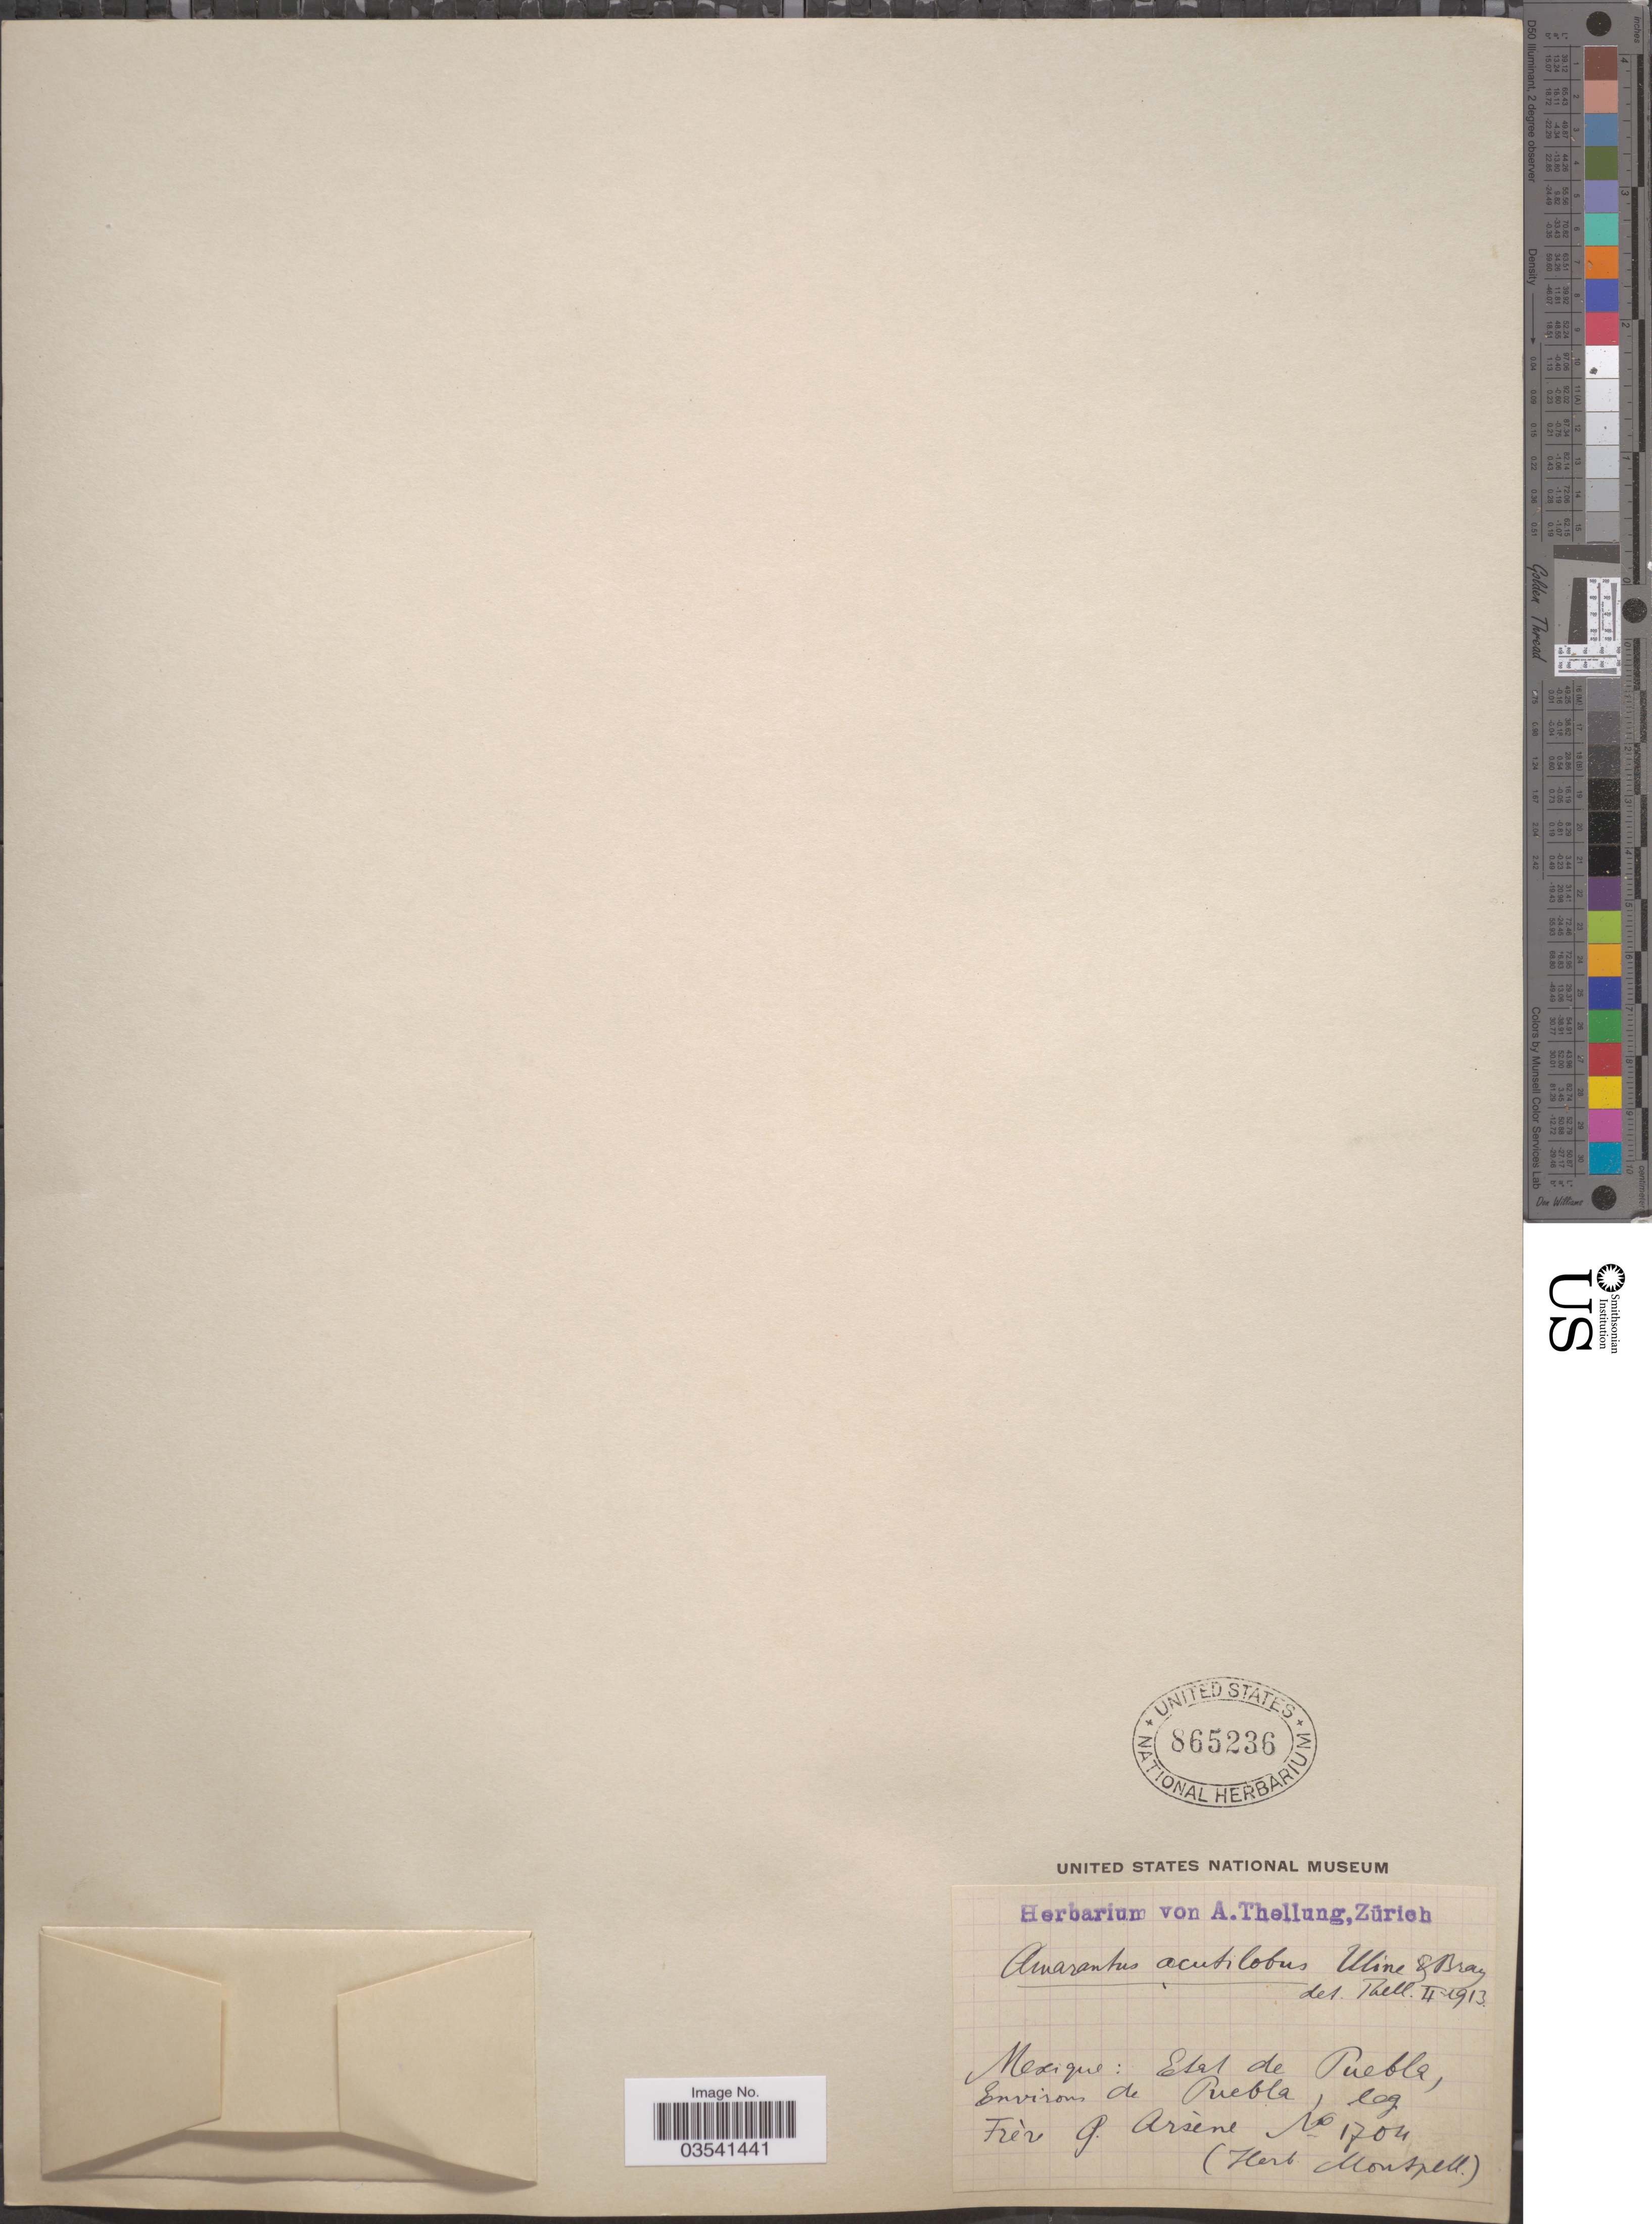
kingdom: Plantae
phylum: Tracheophyta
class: Magnoliopsida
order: Caryophyllales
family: Amaranthaceae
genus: Amaranthus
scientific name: Amaranthus acutilobus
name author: Uline & W.L. Bray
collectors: Bro. G. Arsène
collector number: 1704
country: Mexico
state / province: Puebla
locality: Environ de Puebla.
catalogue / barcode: US 865236